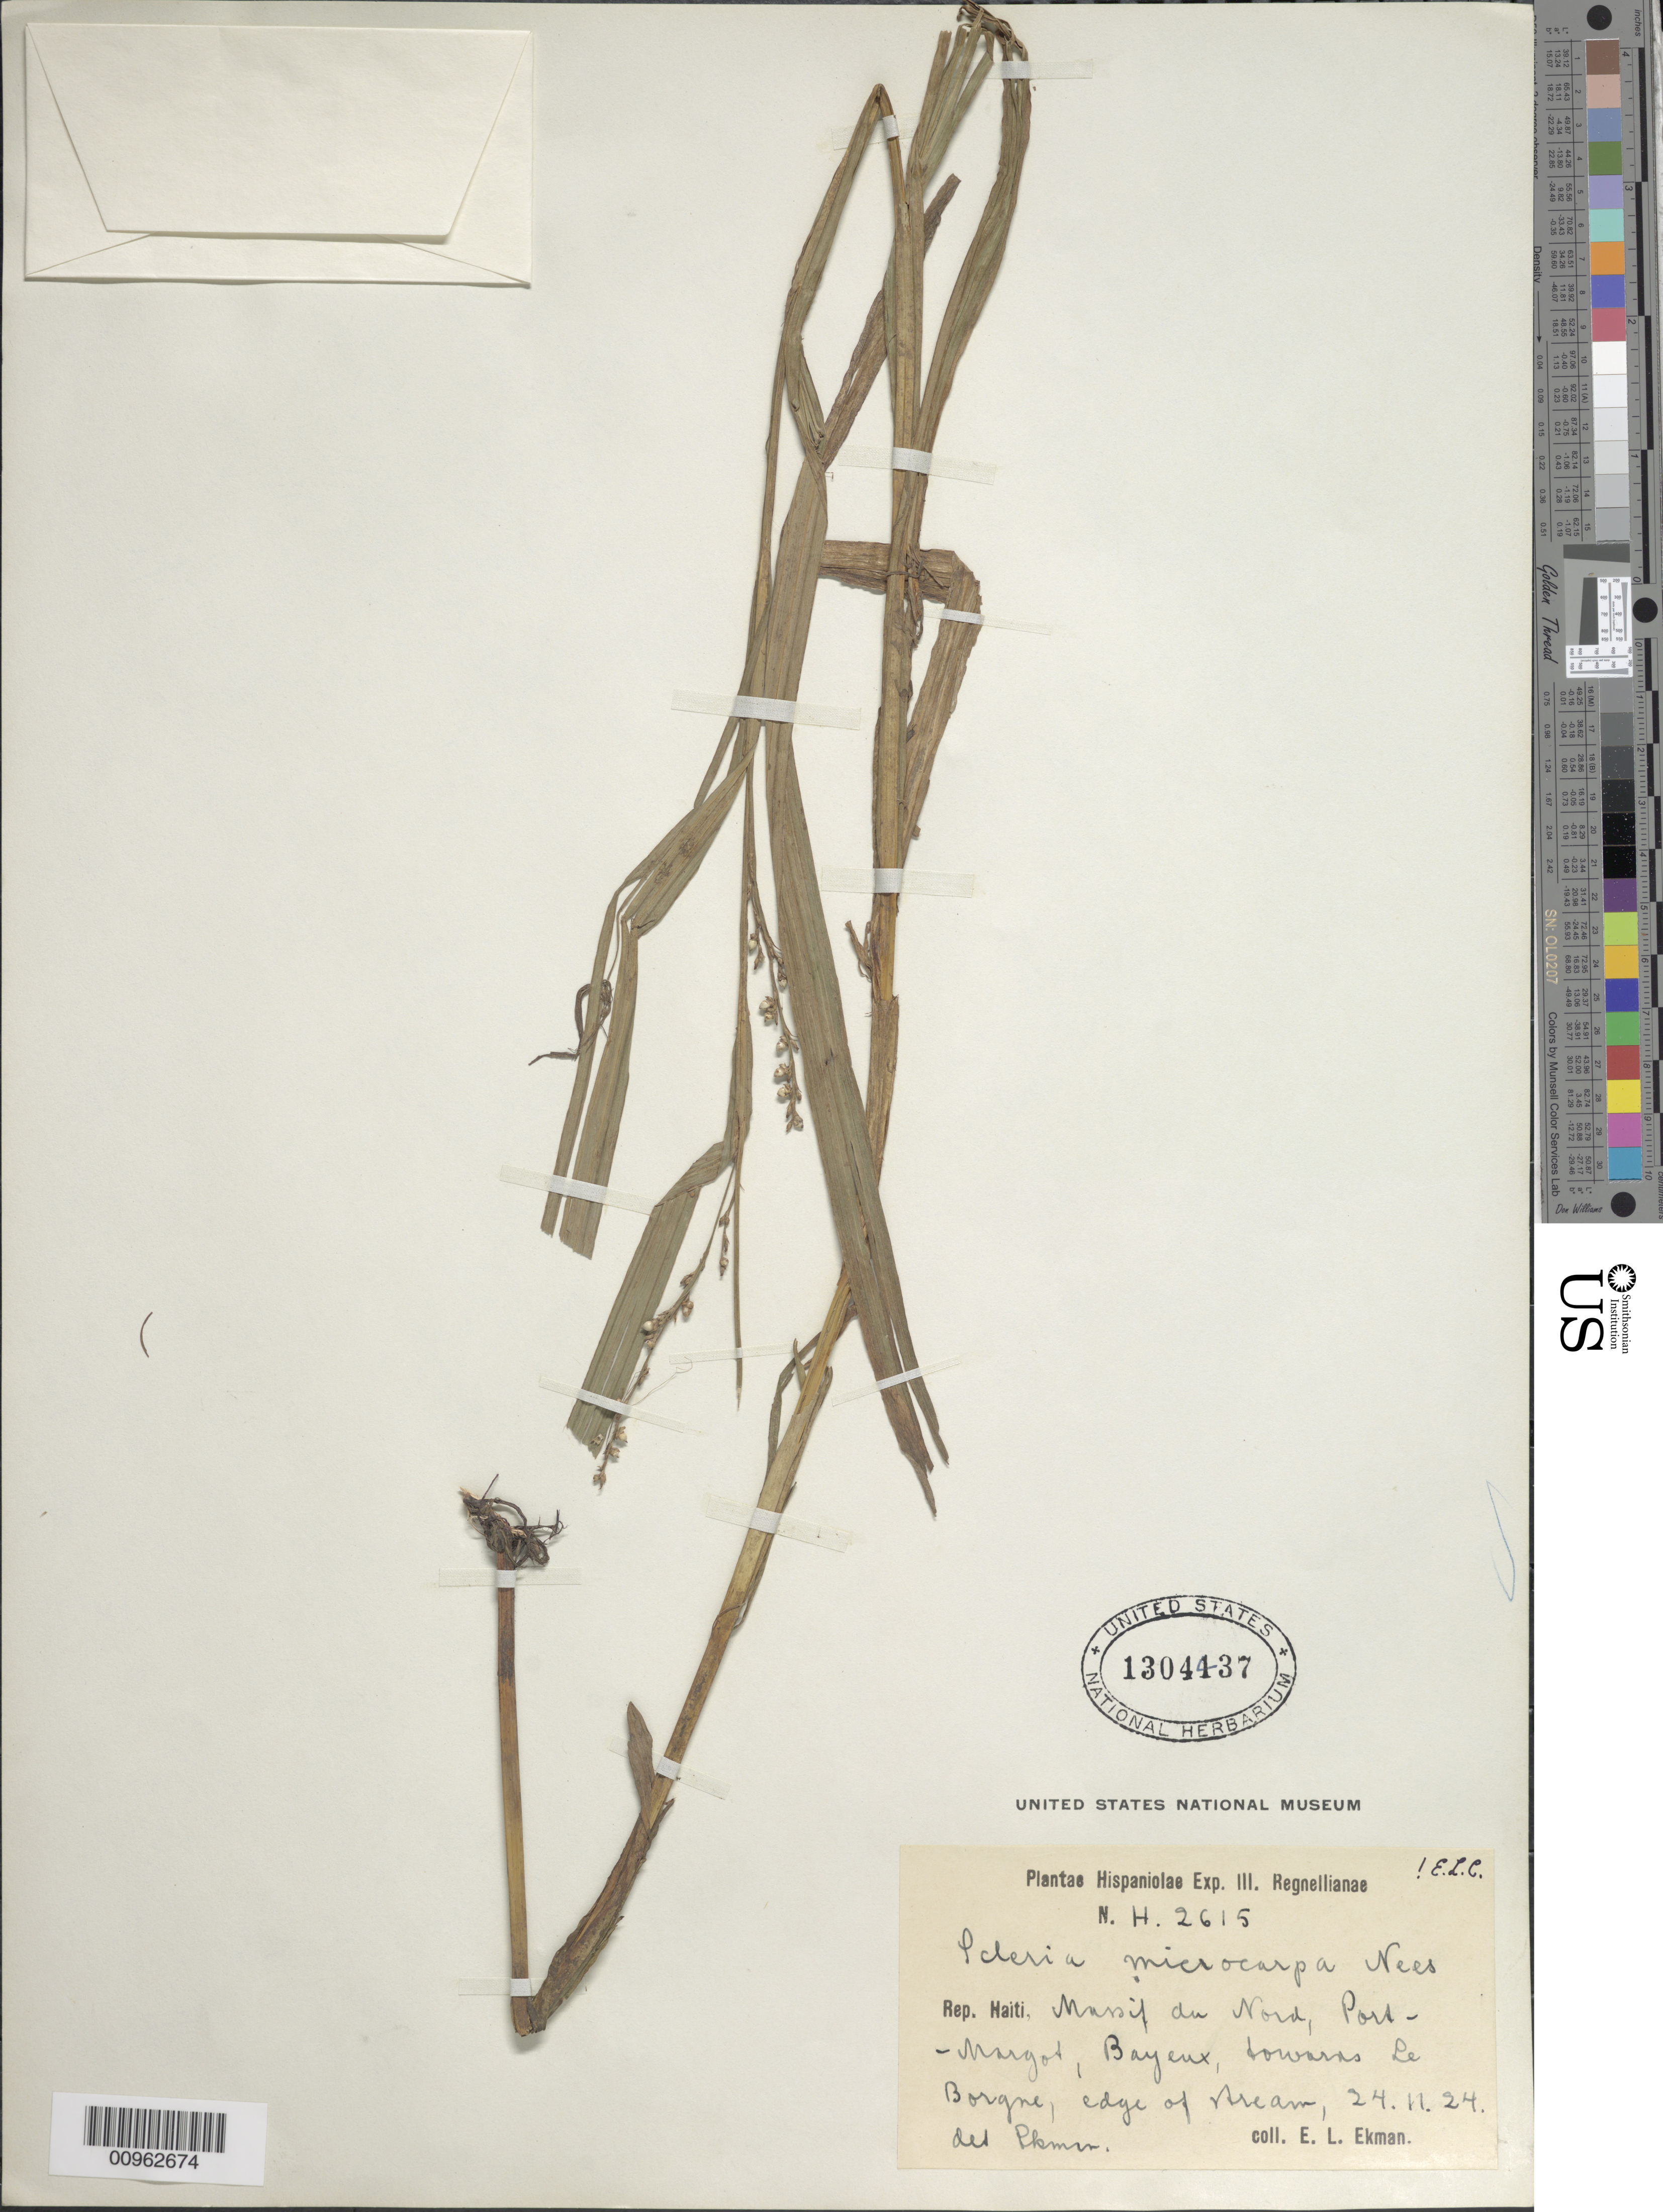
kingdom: Plantae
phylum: Tracheophyta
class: Liliopsida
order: Poales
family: Cyperaceae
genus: Scleria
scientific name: Scleria microcarpa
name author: Nees ex Kunth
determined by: Core, E. L.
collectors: E. L. Ekman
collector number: H 2615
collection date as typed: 24 Nov 1924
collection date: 1924-11-24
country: Haiti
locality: Massif du Nord, Port Margot, Bayeux, towards Le Borgnew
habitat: Edge of stream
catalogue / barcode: US 1304437